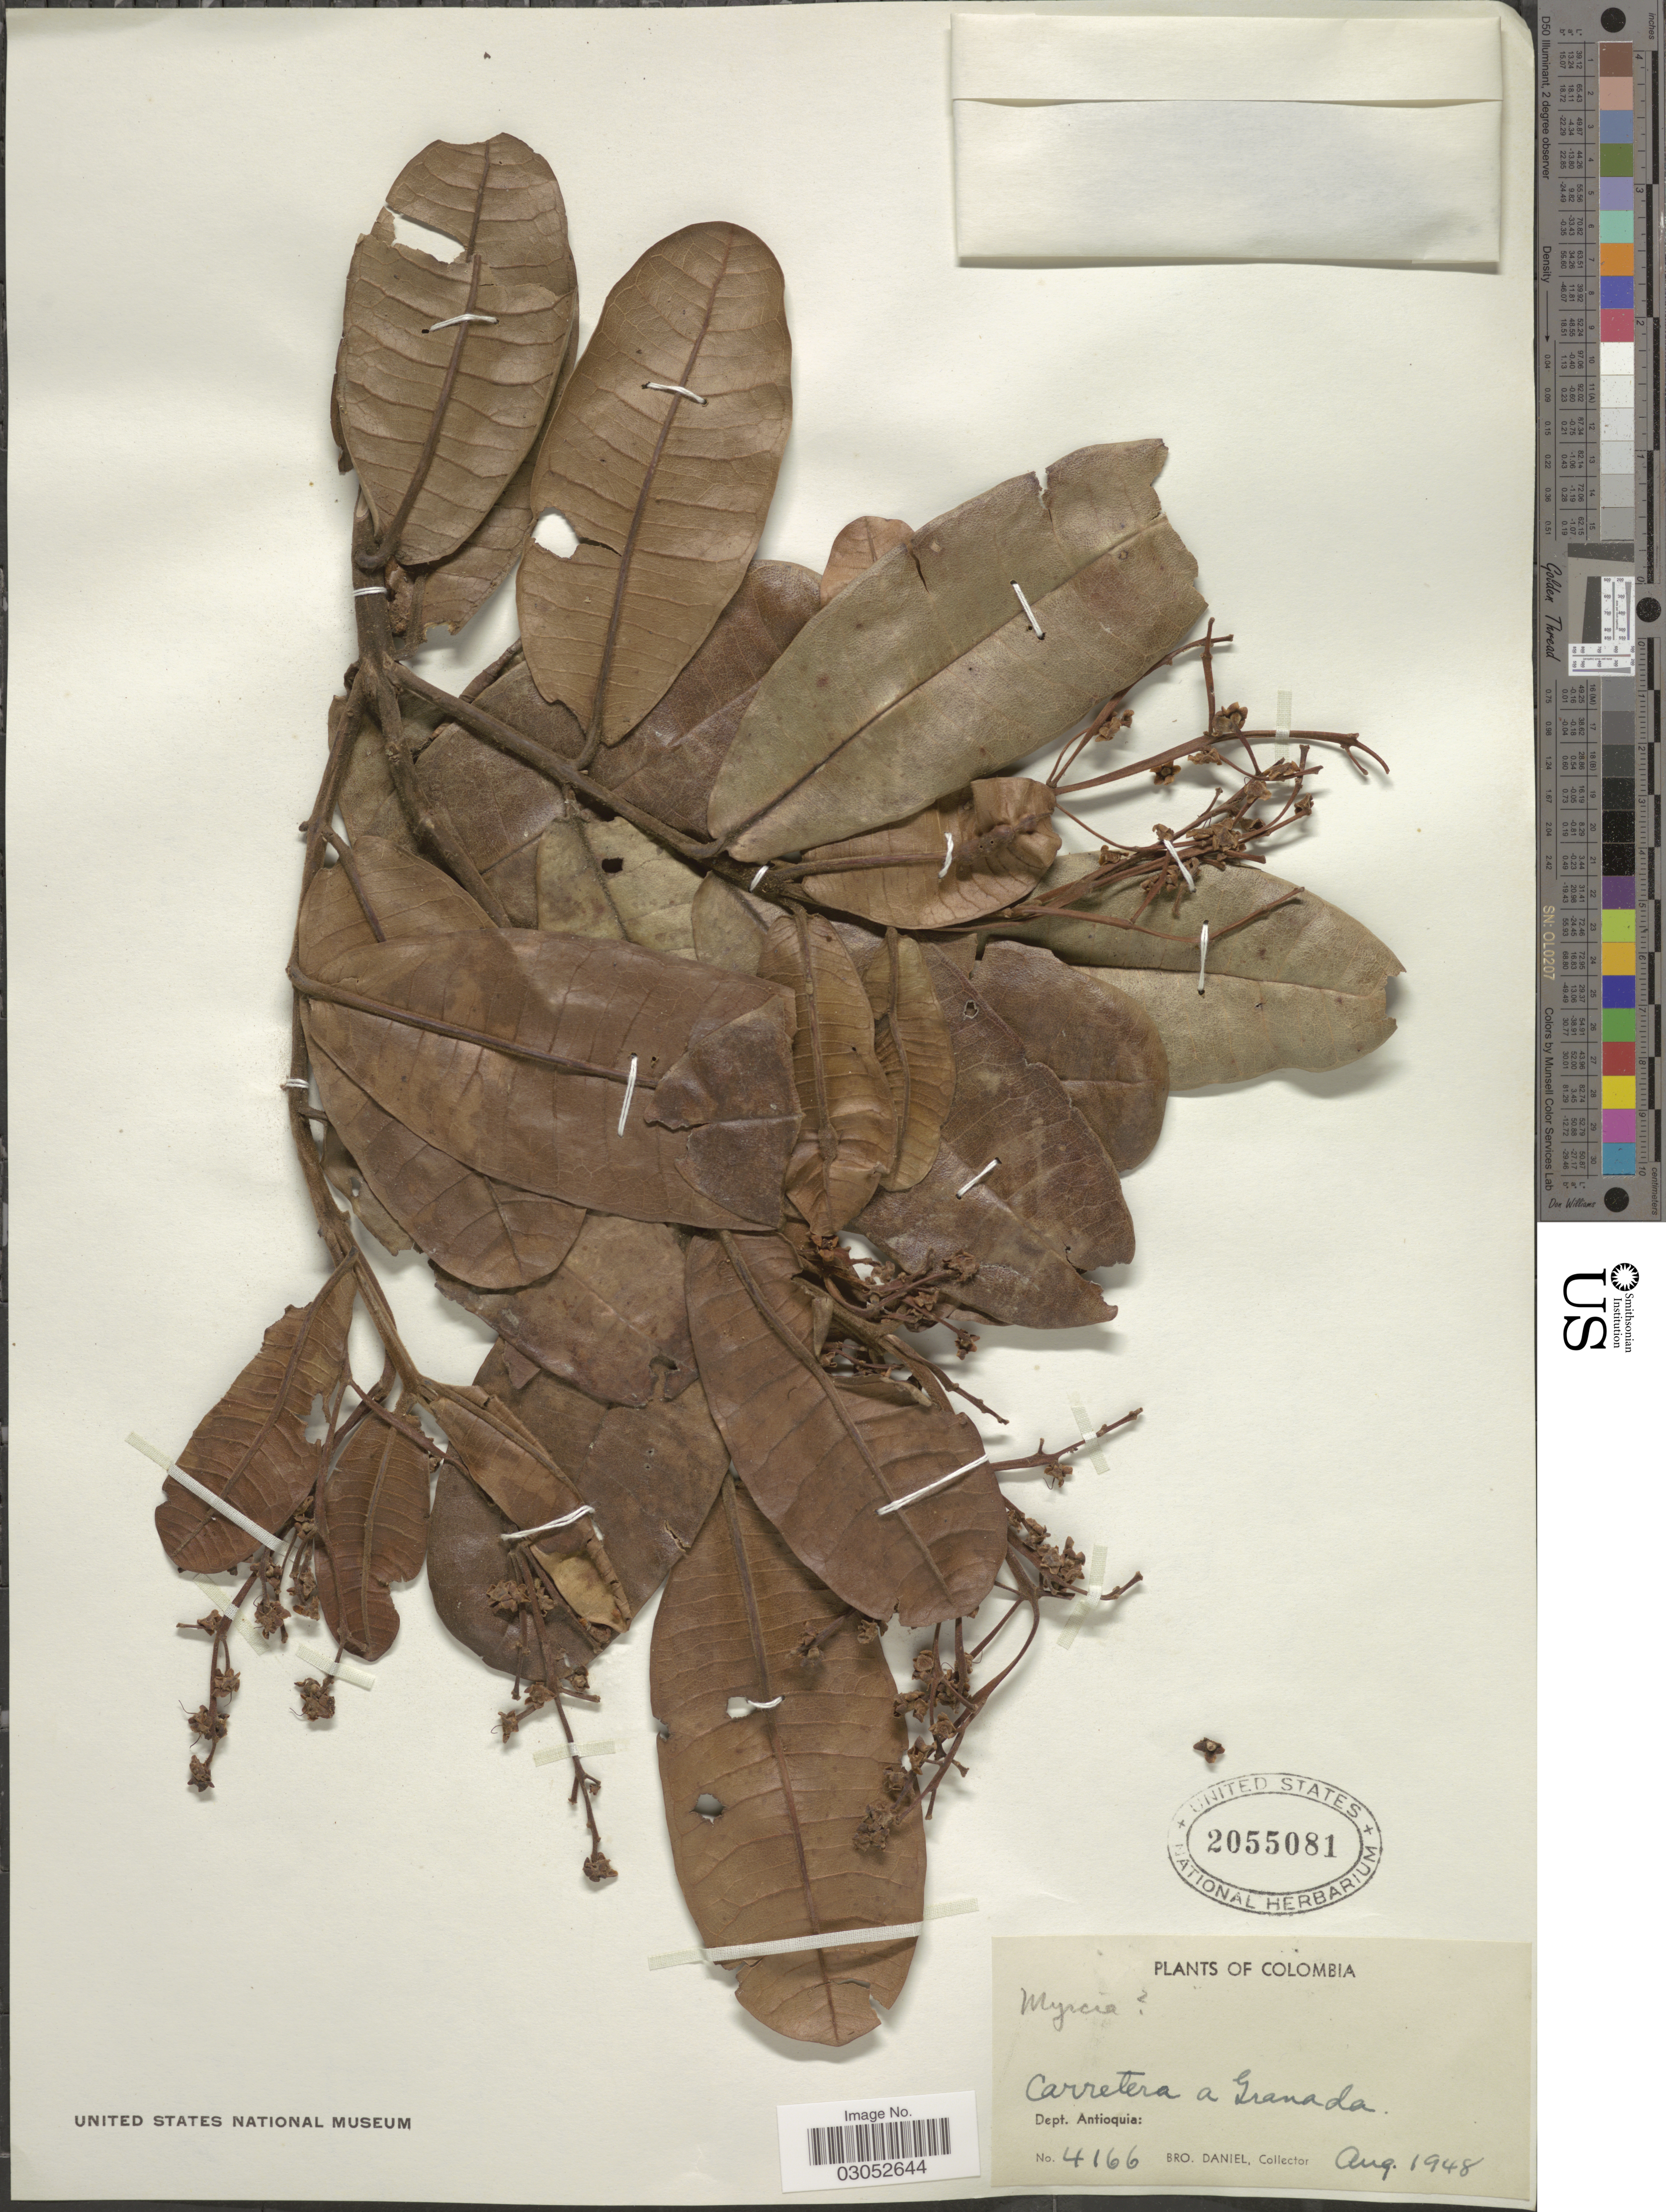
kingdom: Plantae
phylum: Tracheophyta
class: Magnoliopsida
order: Myrtales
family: Myrtaceae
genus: Myrcia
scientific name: Myrcia sp.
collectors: Bro. Daniel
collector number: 4166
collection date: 1948-08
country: Colombia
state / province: Antioquia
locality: Carretera a Granada. Dept. Antioquia.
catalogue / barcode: US 2055081